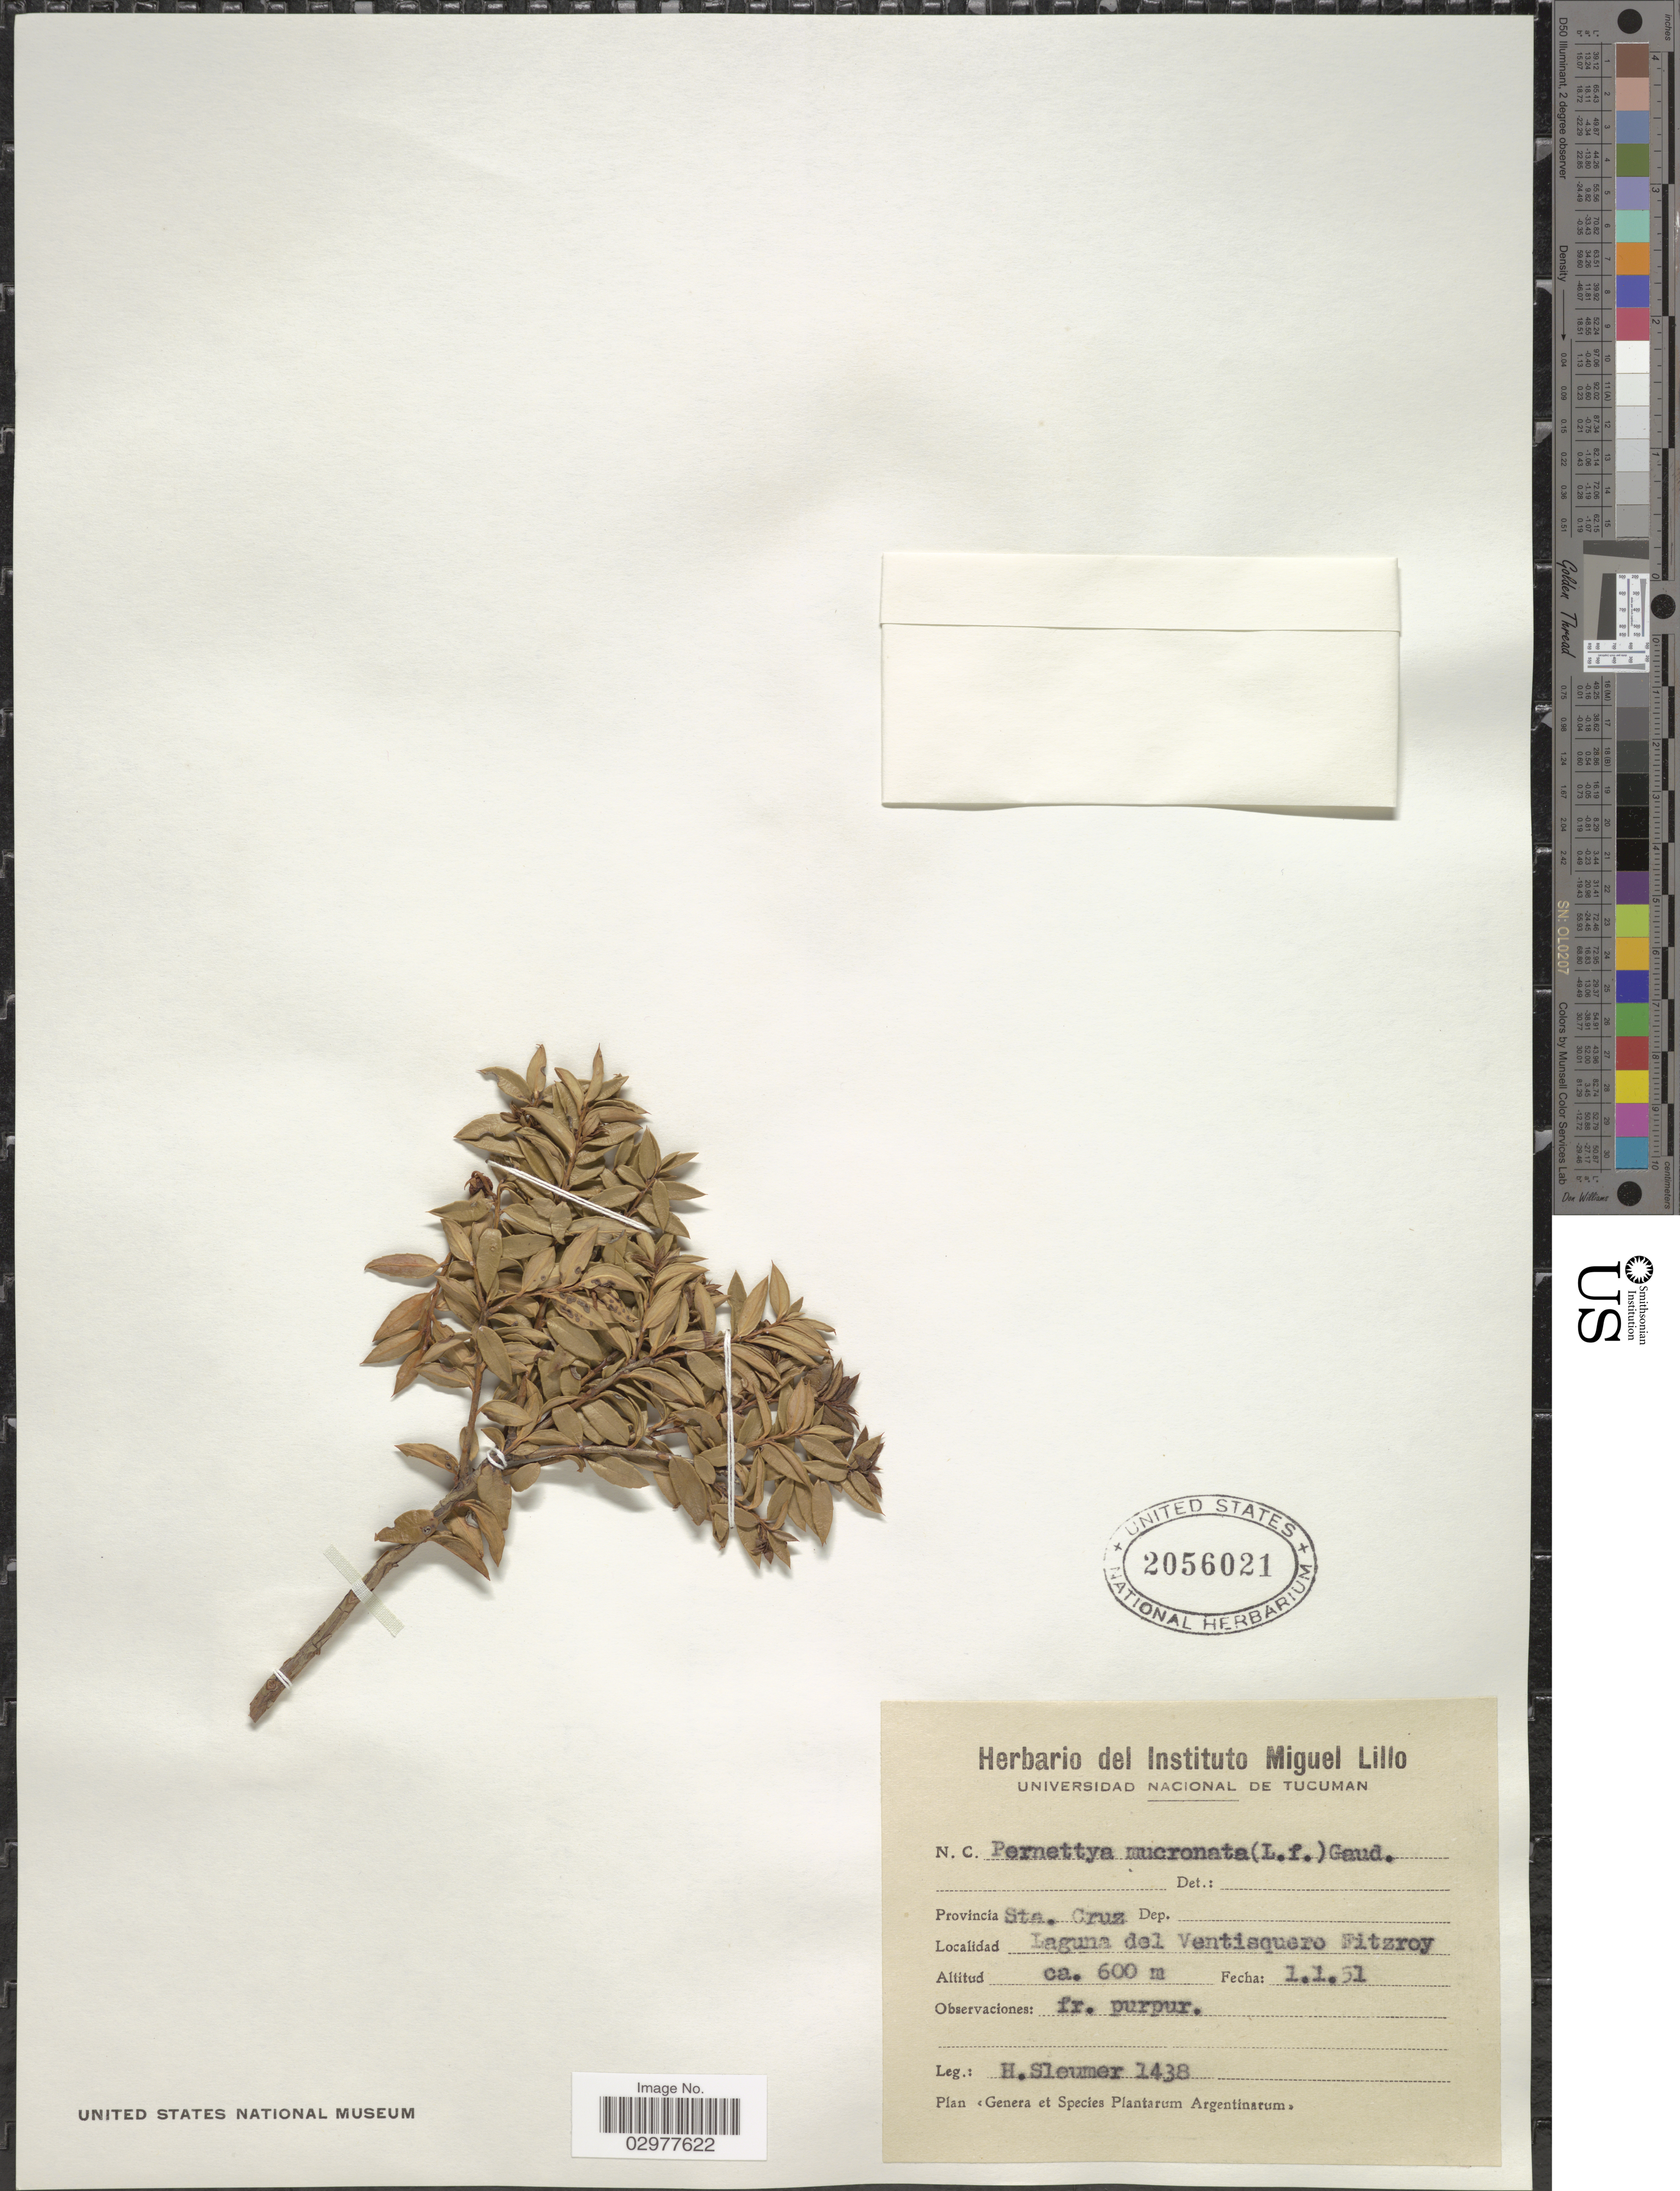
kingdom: Plantae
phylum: Tracheophyta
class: Magnoliopsida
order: Ericales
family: Ericaceae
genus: Pernettya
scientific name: Pernettya mucronata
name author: (L. f.) Gaudich. ex A. Spreng.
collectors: H. O. Sleumer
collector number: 1438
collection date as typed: Transcribed d/m/y: 1/1/51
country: Argentina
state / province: Santa Cruz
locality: Provincia Sta. Cruz, Laguna del Ventisquero Fitzroy.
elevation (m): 600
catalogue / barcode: US 2056021